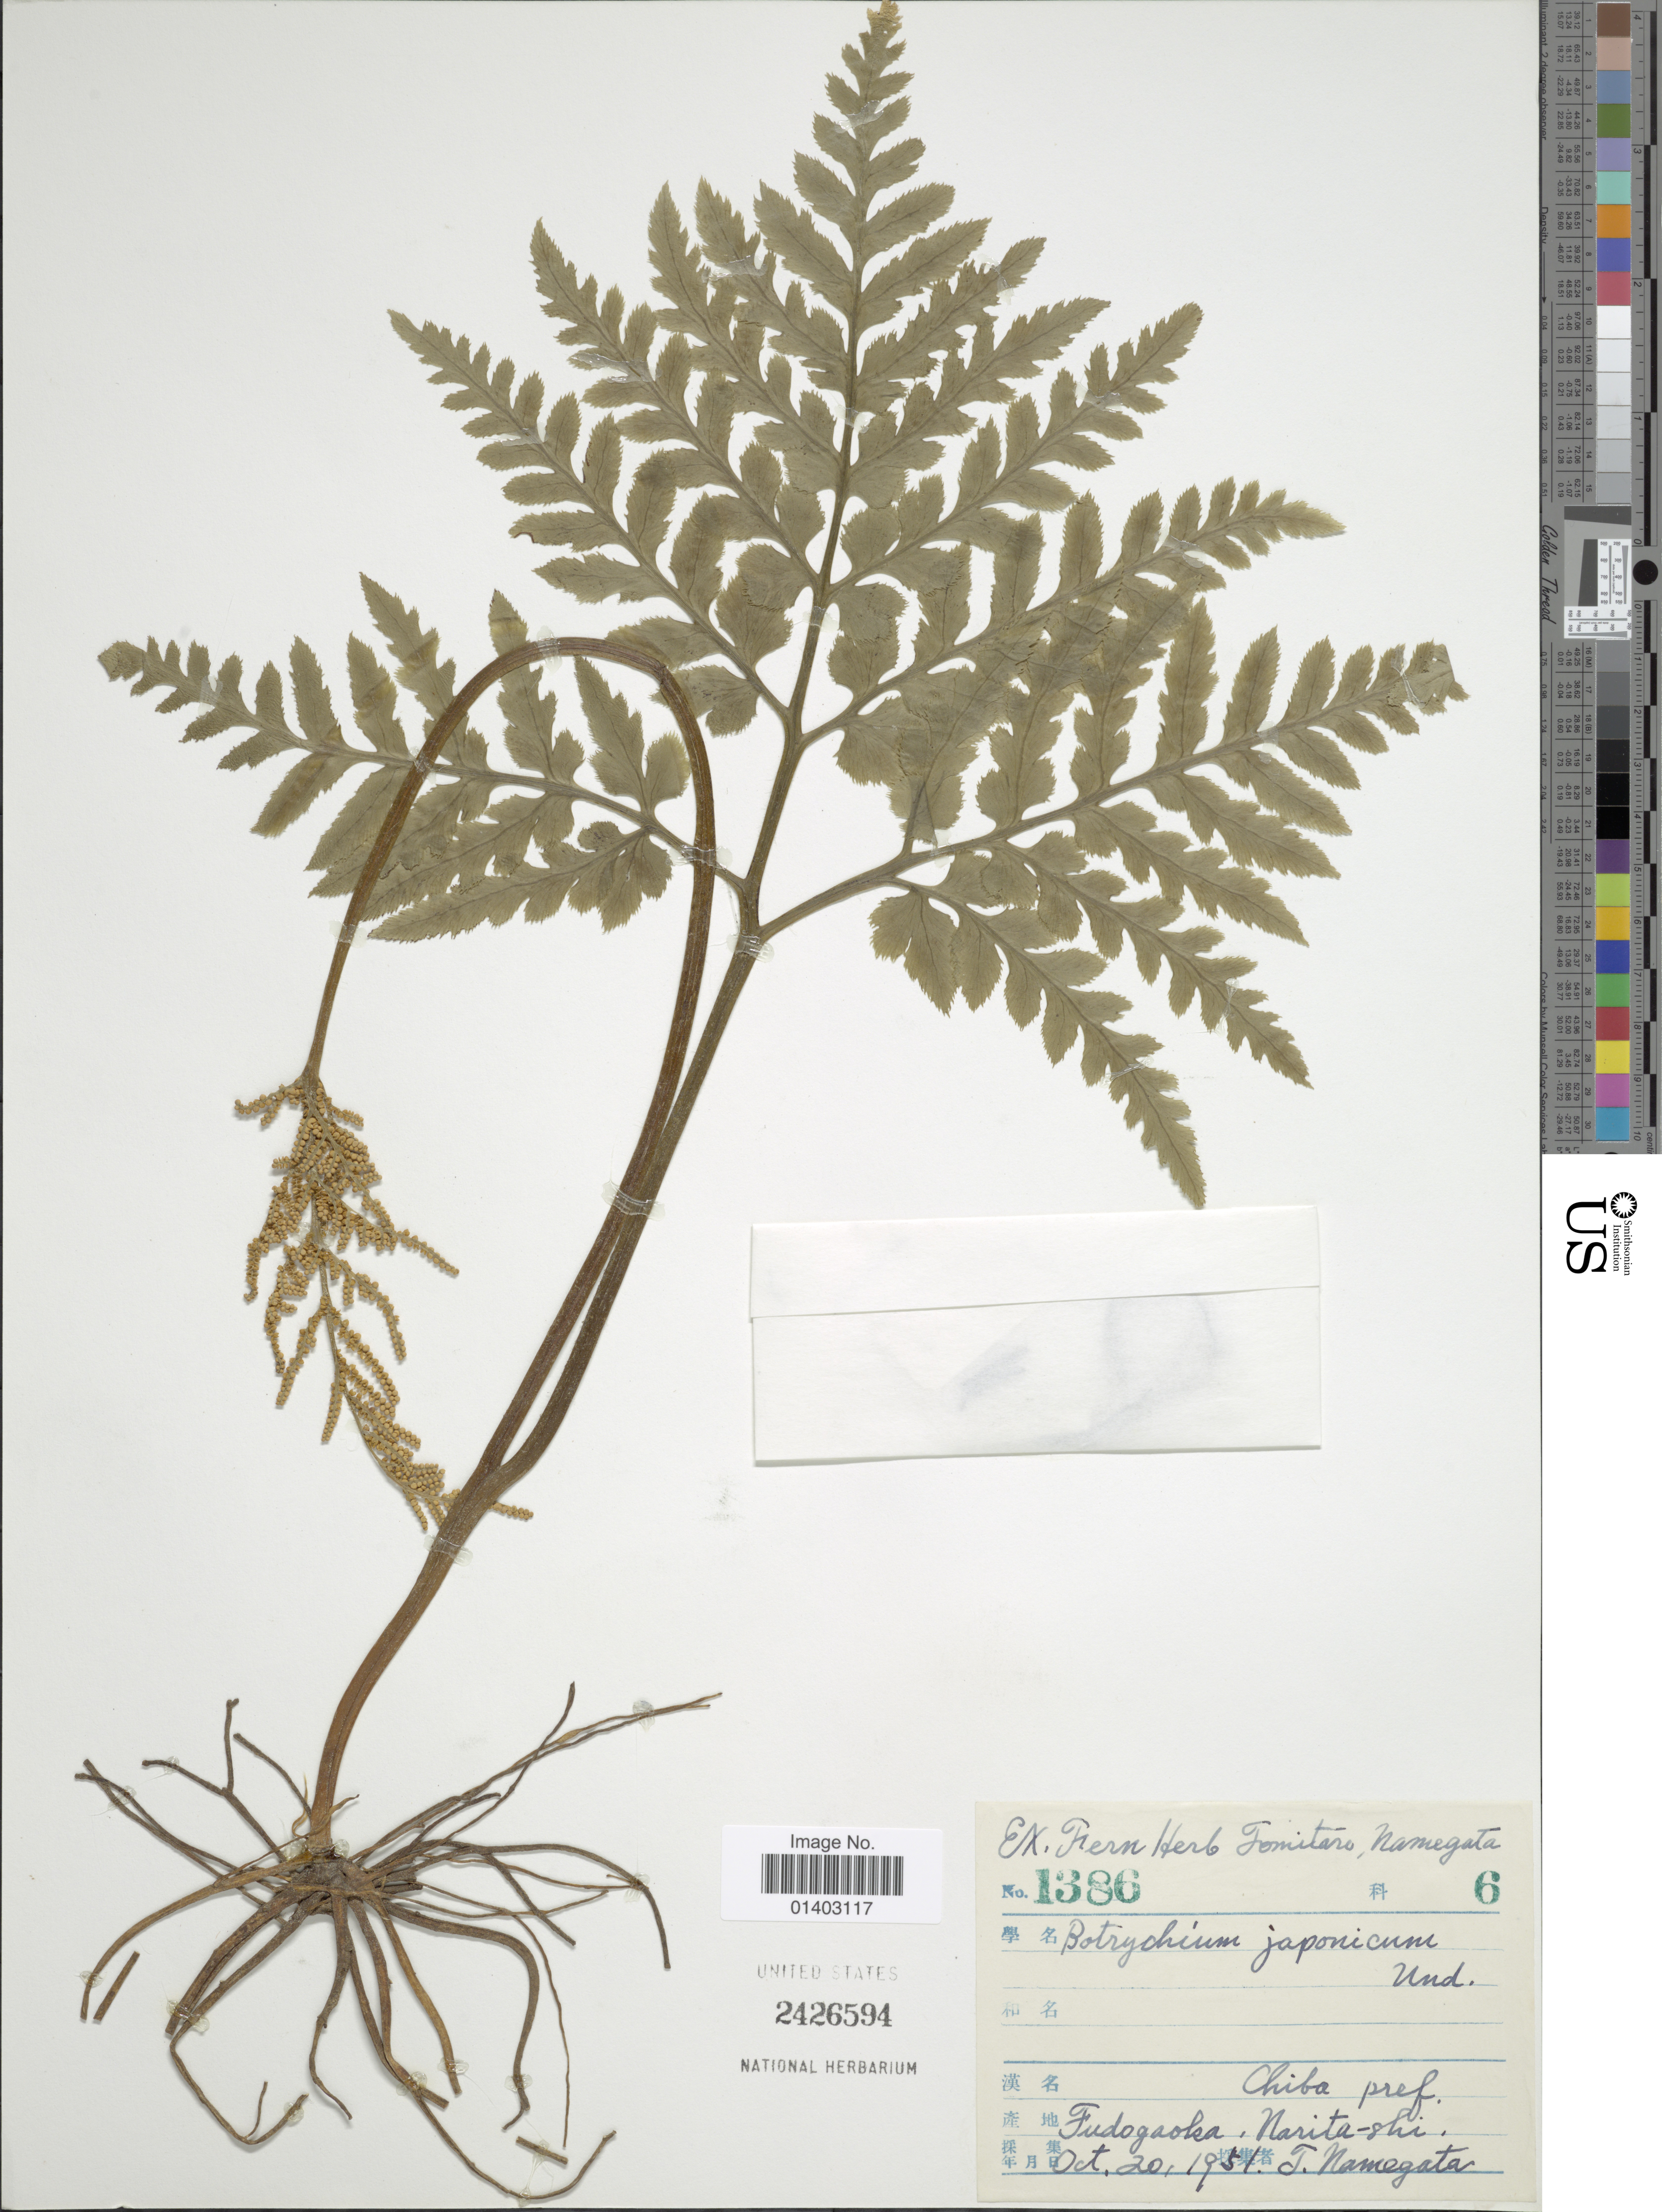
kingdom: Plantae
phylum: Tracheophyta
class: Polypodiopsida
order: Ophioglossales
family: Ophioglossaceae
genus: Botrychium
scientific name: Botrychium japonicum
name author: (Prantl) Underw.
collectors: ex herb. Tomitaro Namegata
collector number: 1386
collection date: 1951-10-20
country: Japan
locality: Chiba pref, Fudogaoka, Narita-shi.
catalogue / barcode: US 2426594